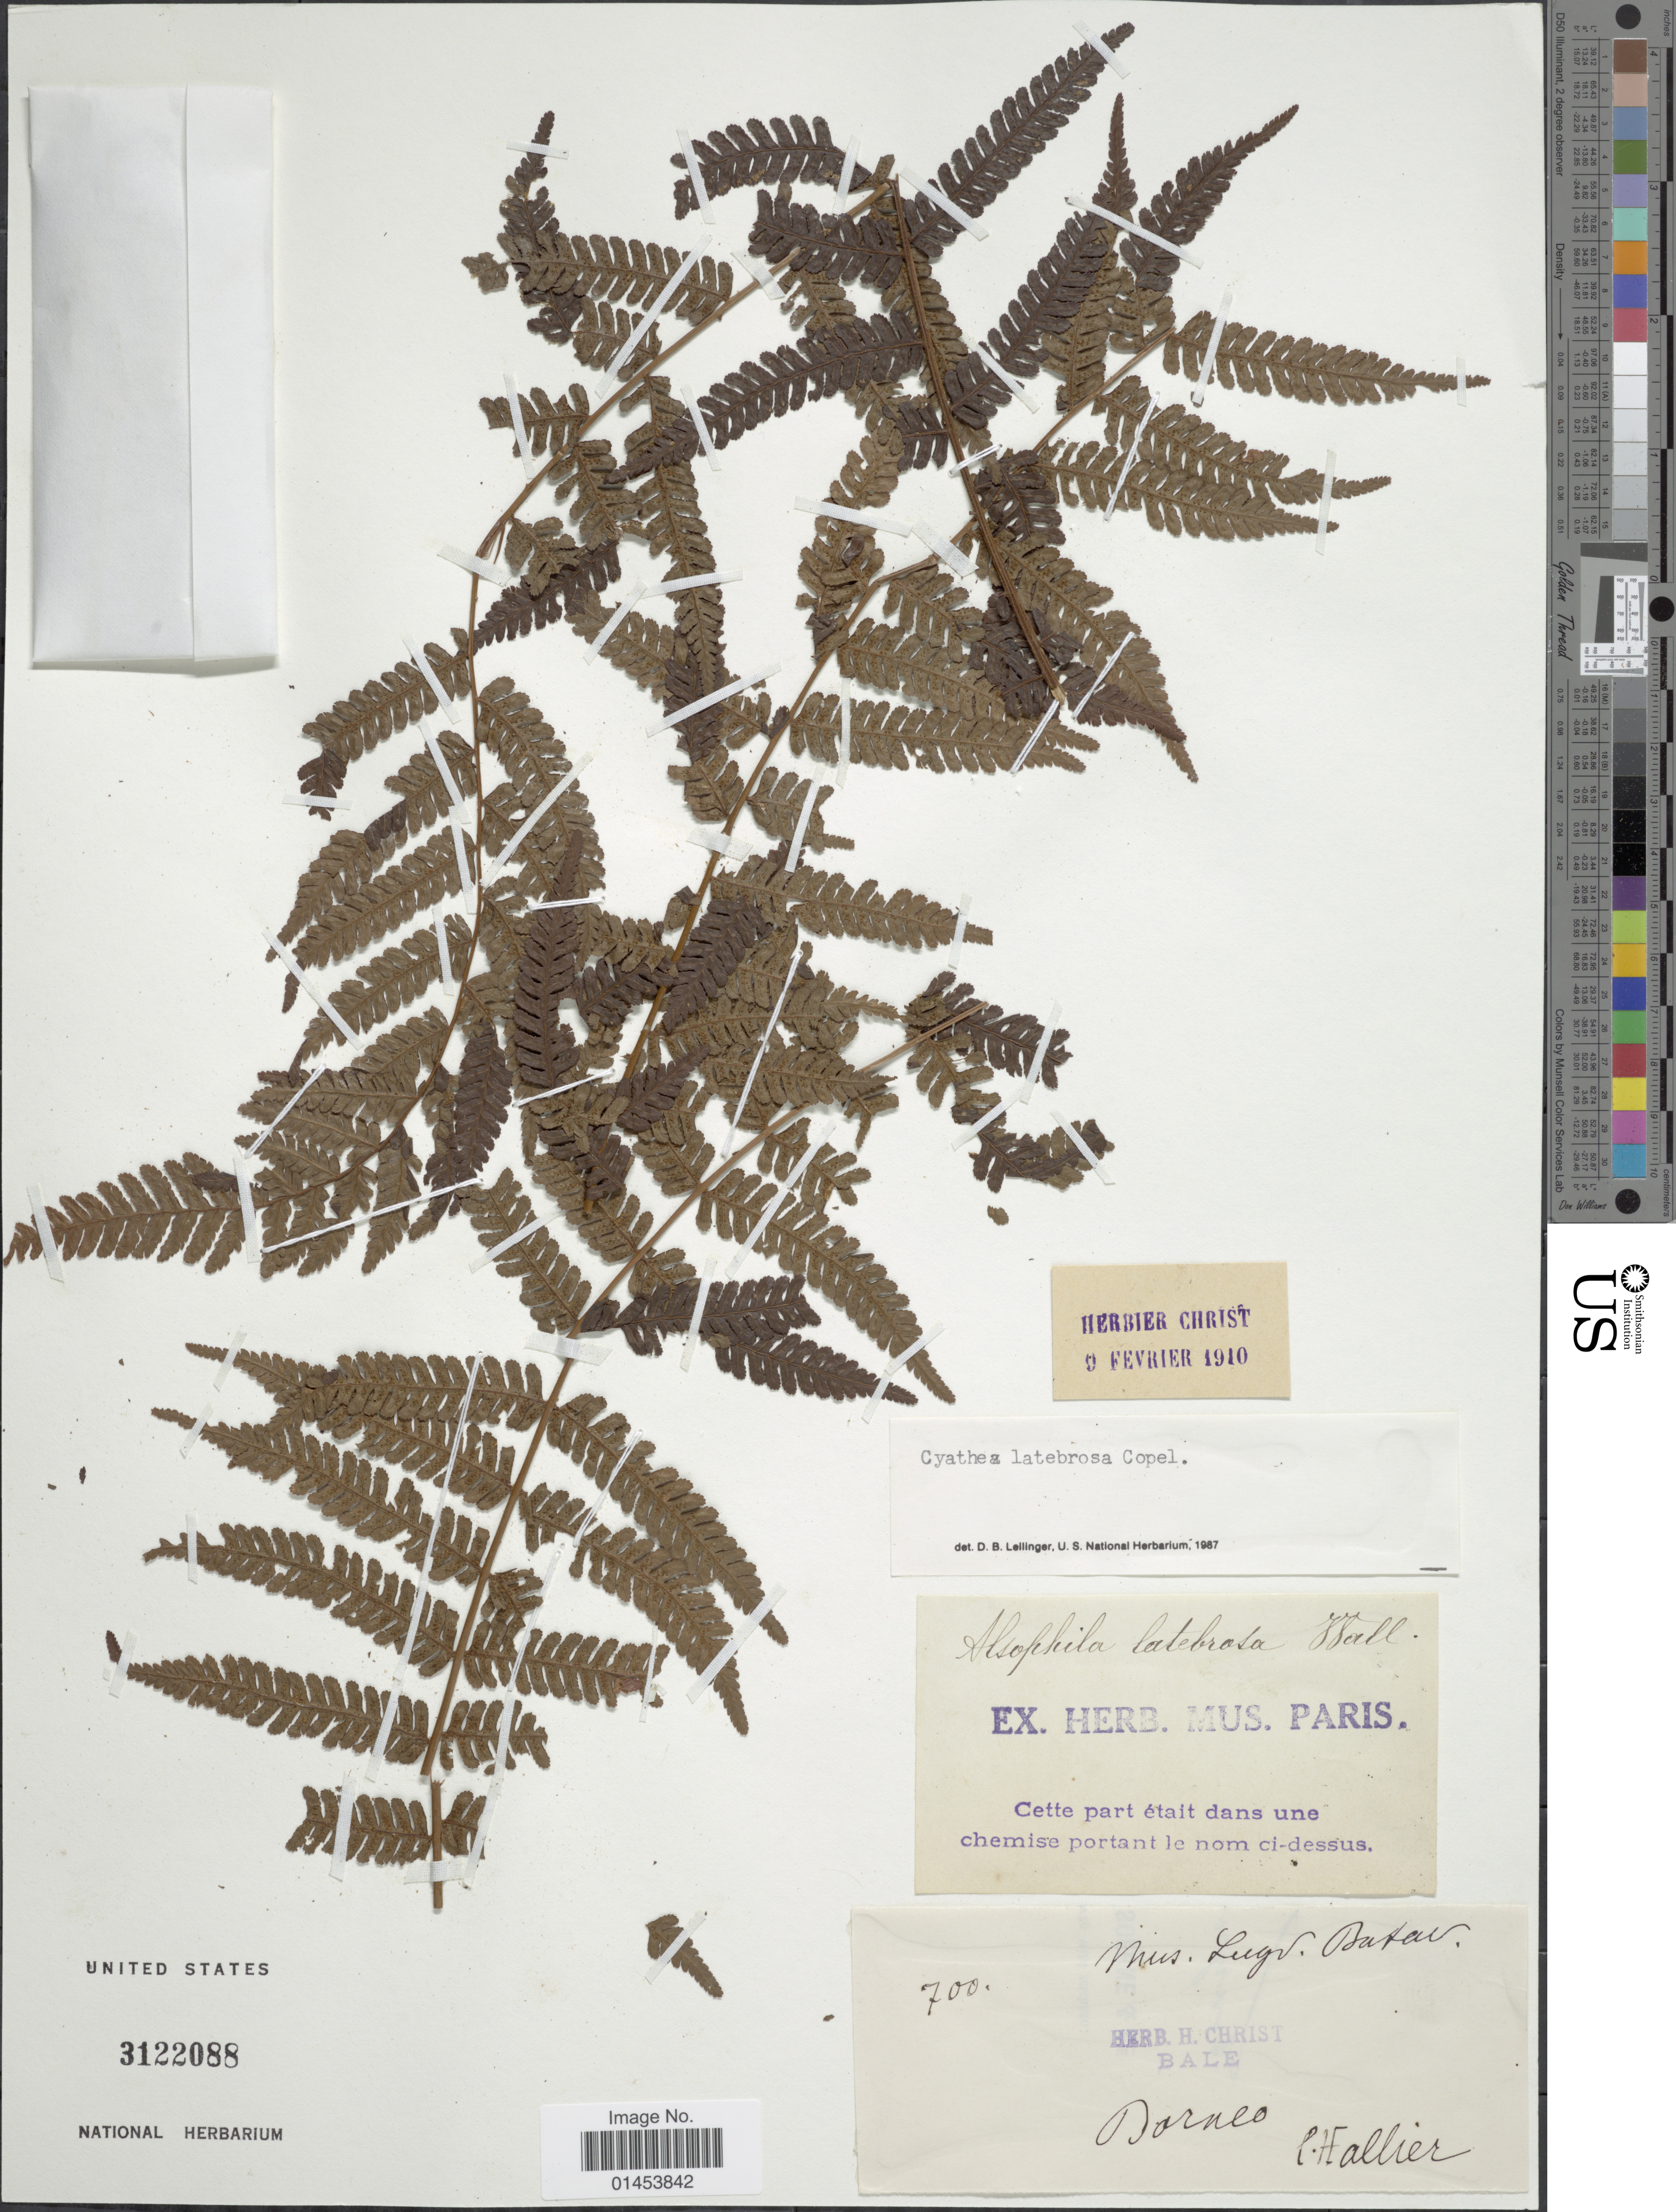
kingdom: Plantae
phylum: Tracheophyta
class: Polypodiopsida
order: Cyatheales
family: Cyatheaceae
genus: Cyathea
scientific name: Cyathea latebrosa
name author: (Wall. ex Hook.) Copel.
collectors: Hallier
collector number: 700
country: Malaysia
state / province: Sabah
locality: Borneo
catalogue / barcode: US 3122088